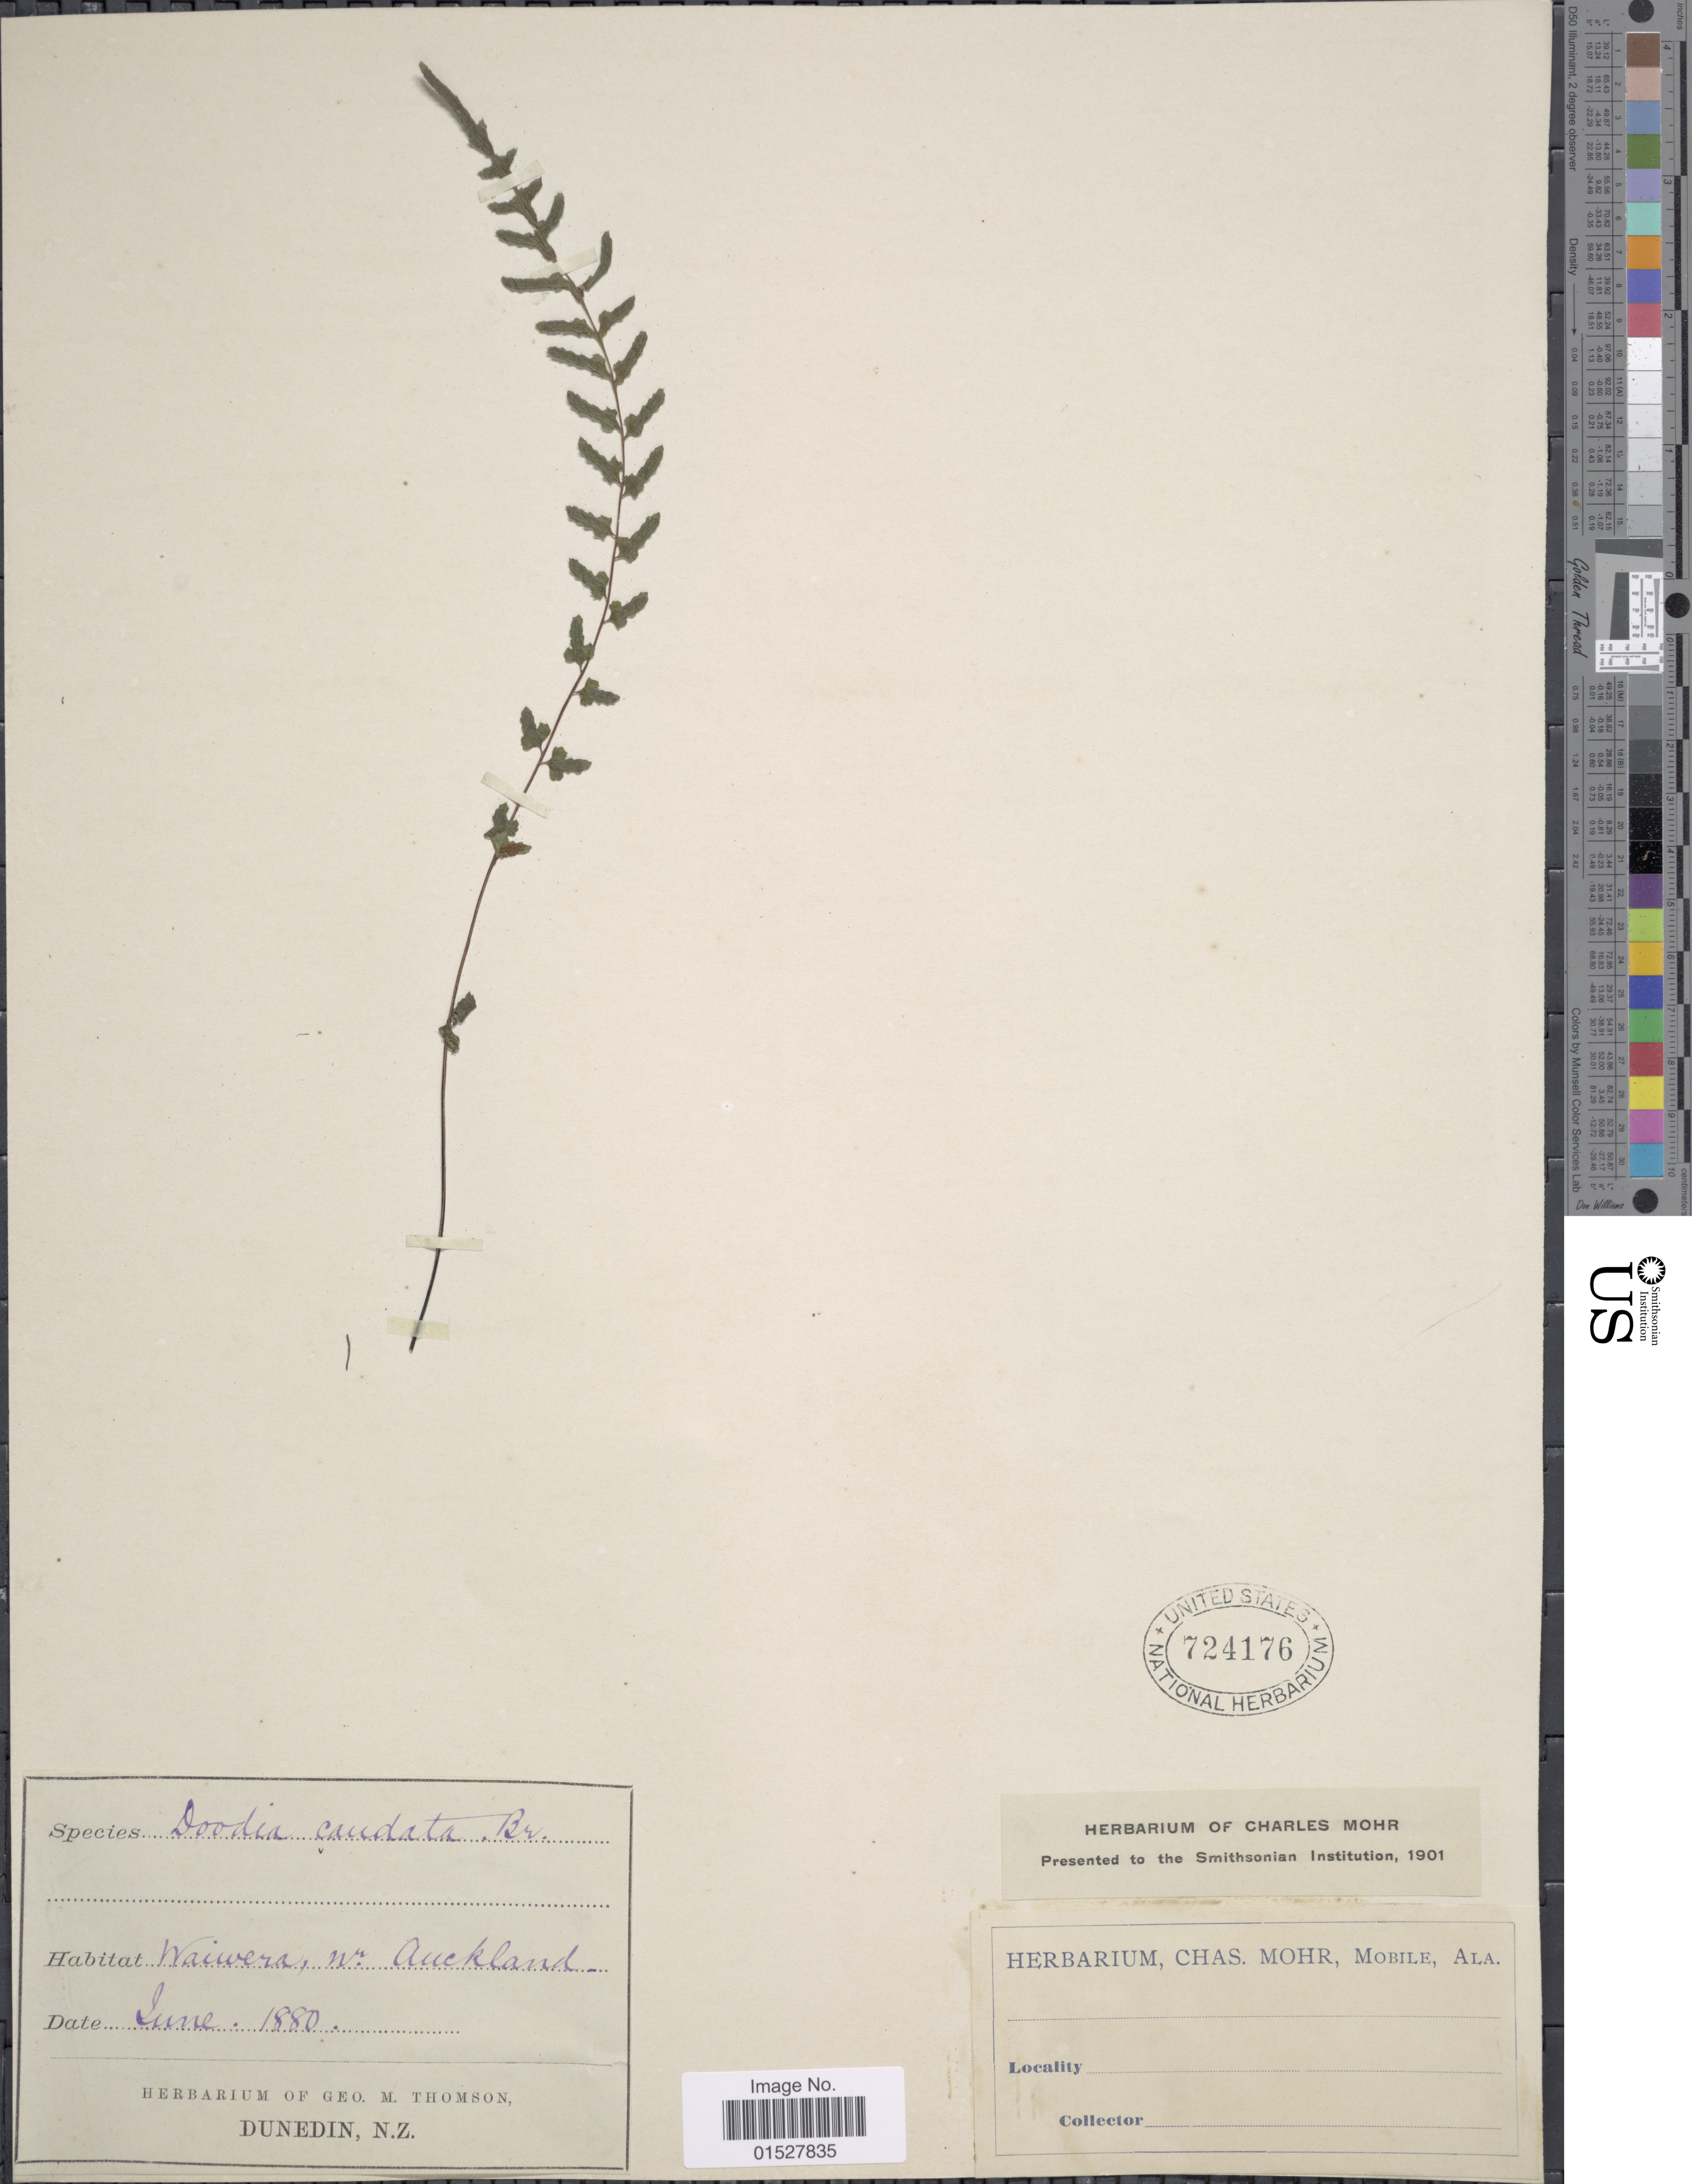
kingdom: Plantae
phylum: Tracheophyta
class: Polypodiopsida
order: Polypodiales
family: Blechnaceae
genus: Blechnum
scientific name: Blechnum spinulosum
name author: Poir.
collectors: ex herb. Geo. M. Thomson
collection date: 1880-06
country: New Zealand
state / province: Auckland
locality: Waiwera.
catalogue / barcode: US 724176